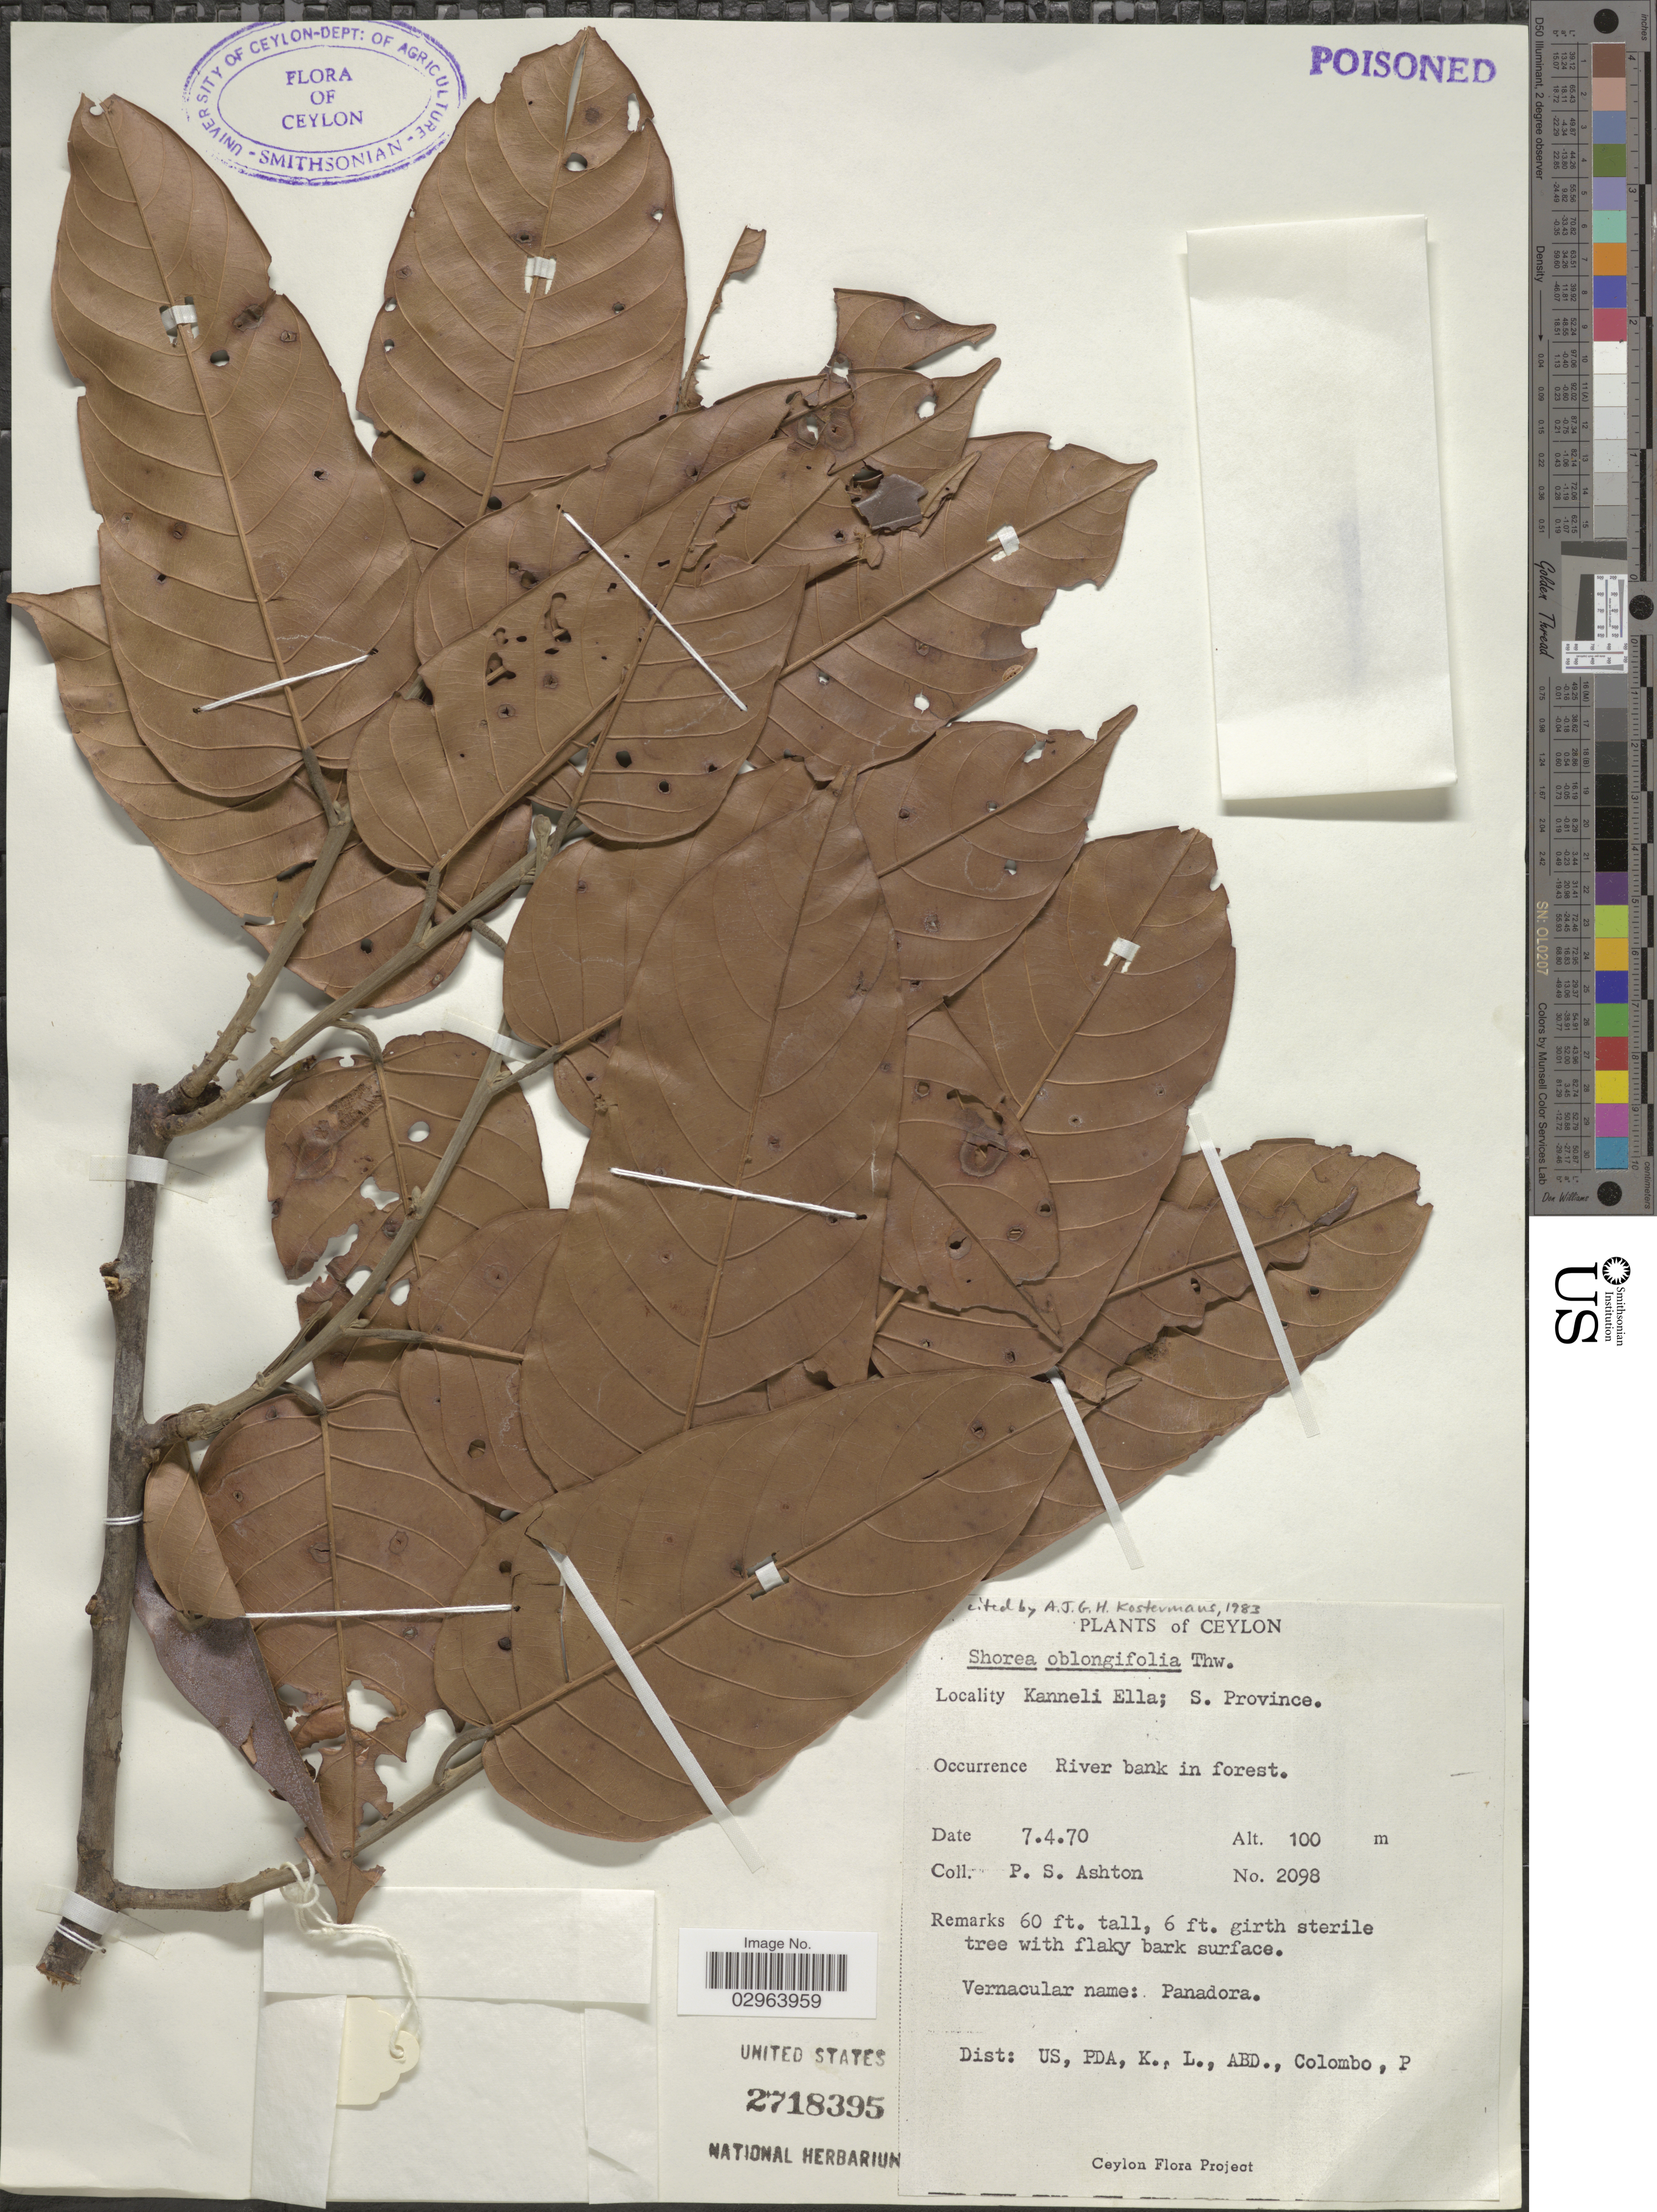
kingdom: Plantae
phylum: Tracheophyta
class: Magnoliopsida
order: Malvales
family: Dipterocarpaceae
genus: Shorea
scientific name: Shorea oblongifolia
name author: Thwaites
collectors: P. S. Ashton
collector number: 2098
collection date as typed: Transcribed d/m/y: 7/4/70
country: Sri Lanka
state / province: Southern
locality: Ceylon, Kanneli Ella; S. Province.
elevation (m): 100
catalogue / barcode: US 2718395